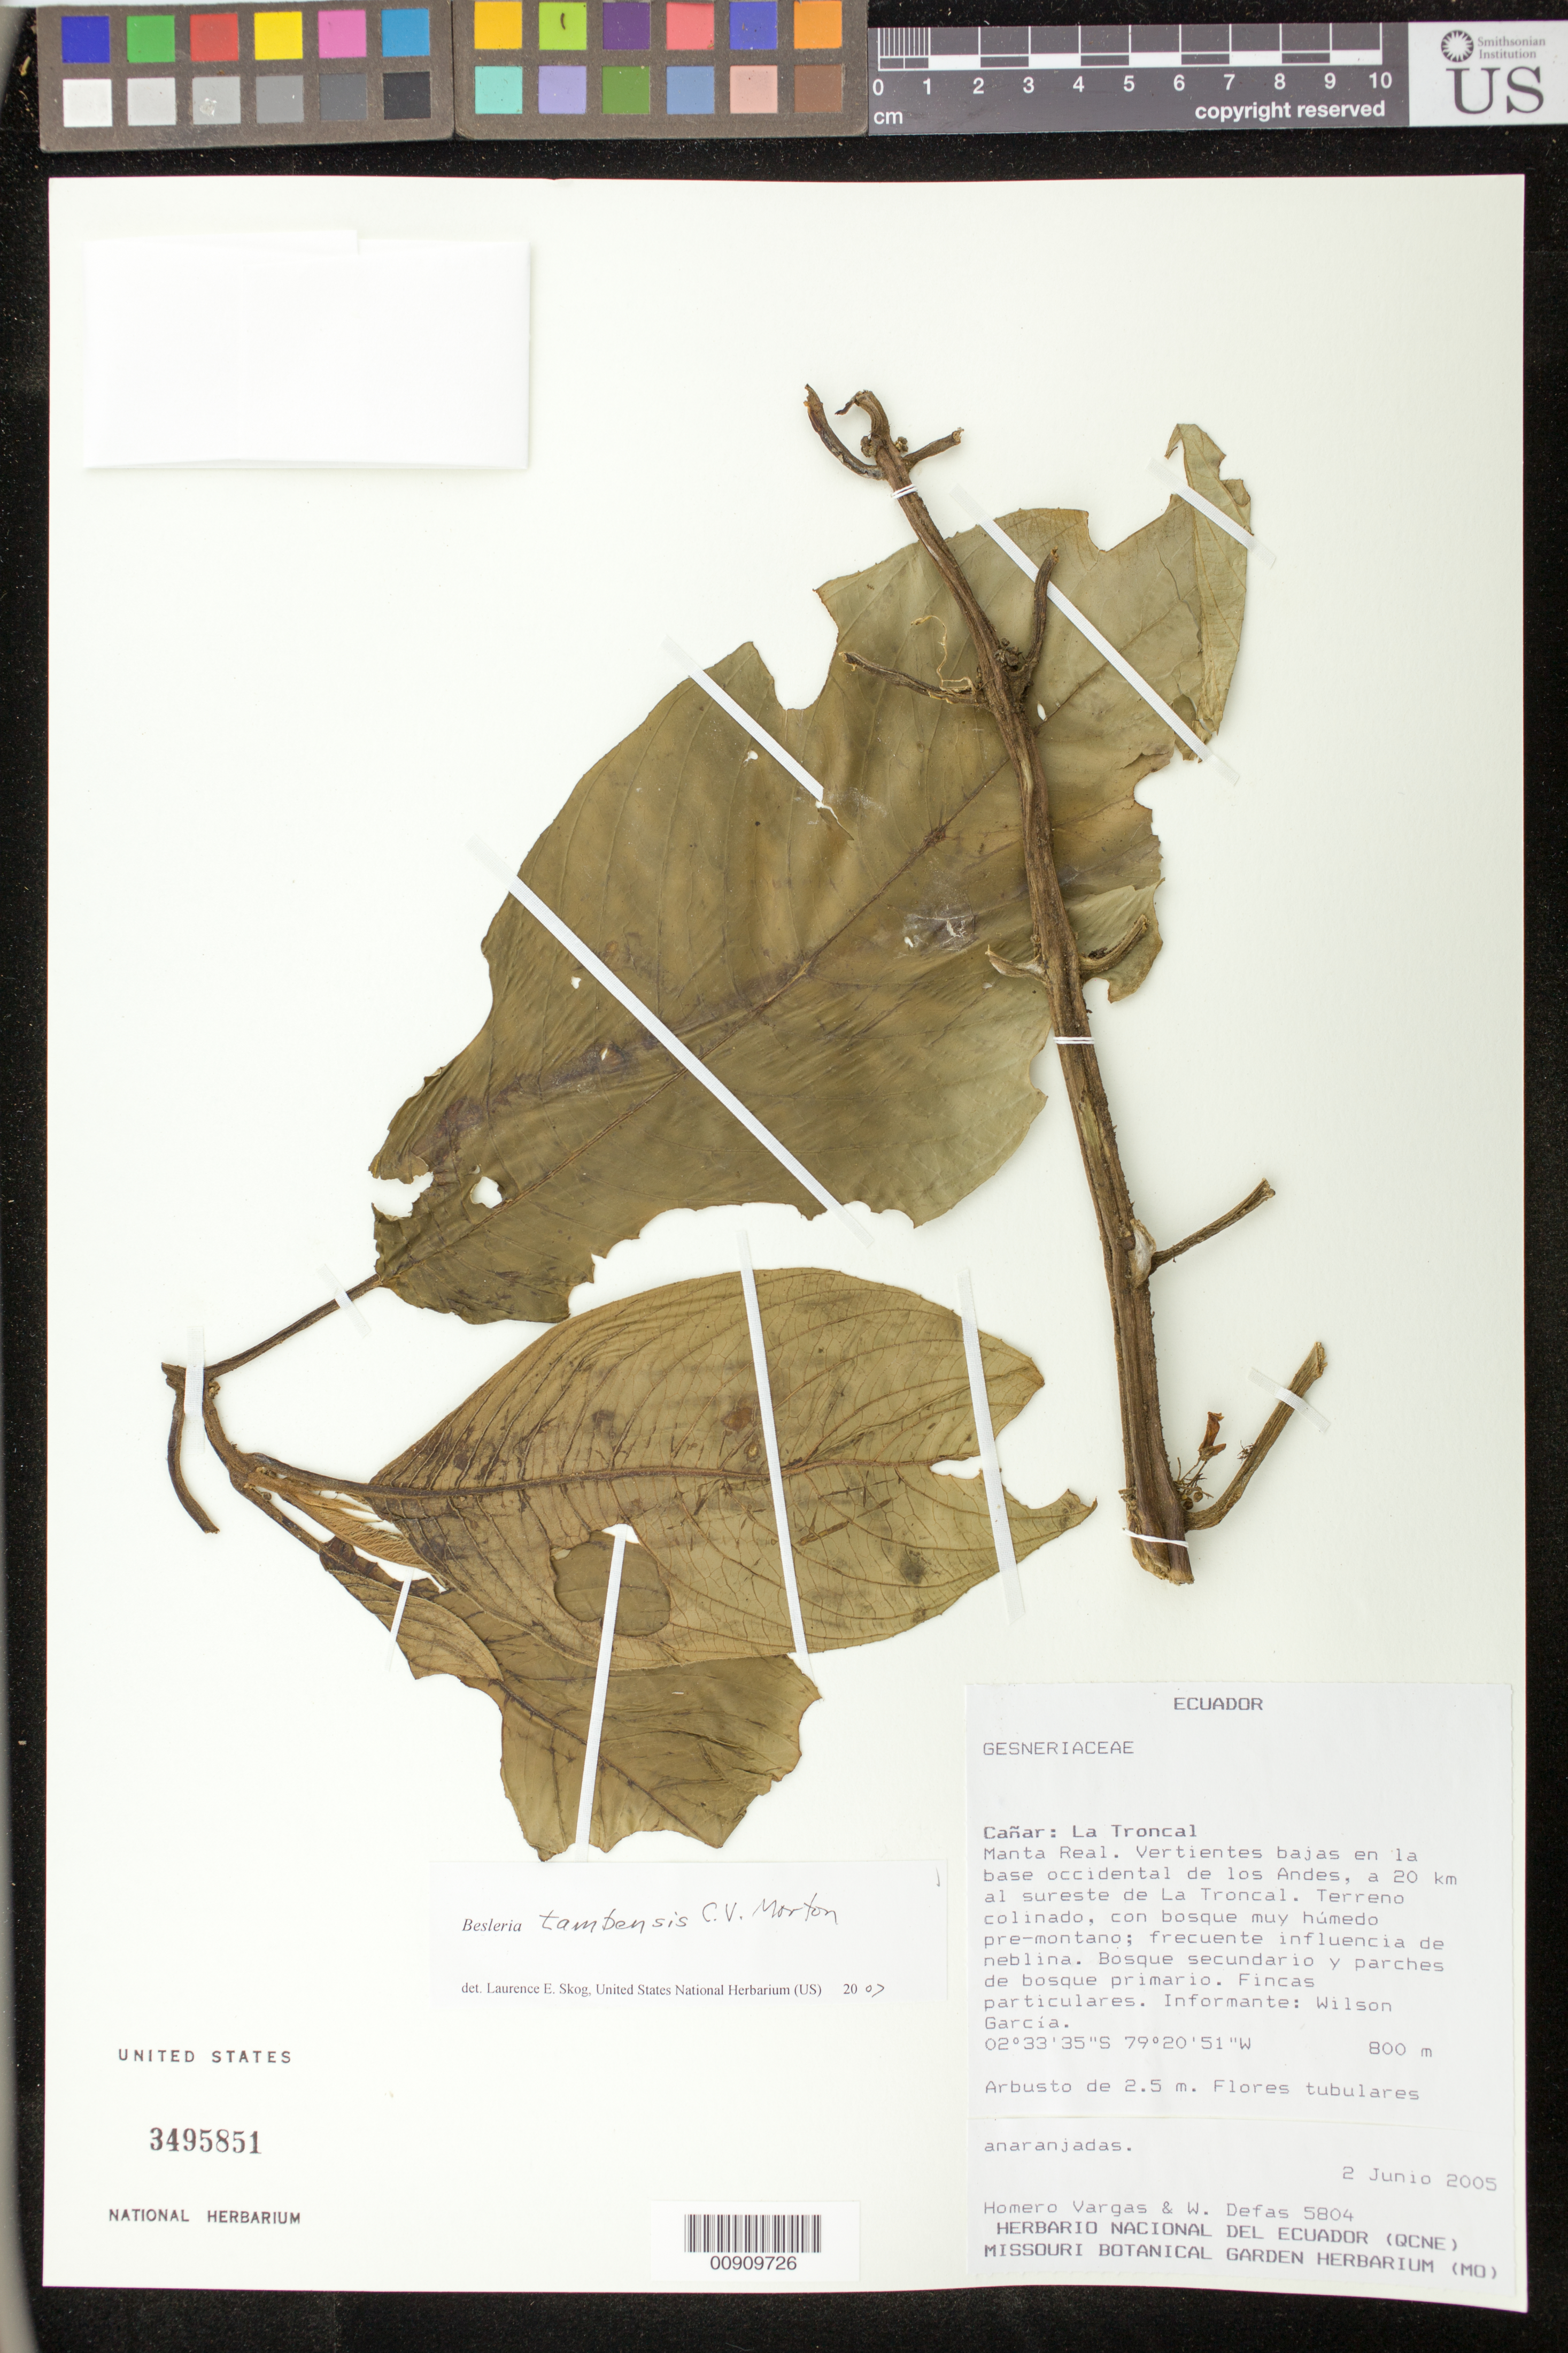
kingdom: Plantae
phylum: Tracheophyta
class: Magnoliopsida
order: Lamiales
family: Gesneriaceae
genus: Besleria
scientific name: Besleria tambensis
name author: C.V. Morton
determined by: Skog, Laurence E.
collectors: H. Vargas & W. Defas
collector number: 5804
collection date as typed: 02 Jun 2005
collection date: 2005-06-02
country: Ecuador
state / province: Cañar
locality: Cañar: La Troncal. Manta Real. Vertientes bajas en la base occidental de los Andes, a 20 km al sureste de La Troncal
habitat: Terreno colinado, con bosque muy húmedo pre-monetano; frecuente influencia de neblina. Bosque secundario y parches de bosque primario.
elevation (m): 800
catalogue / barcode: US 3495851